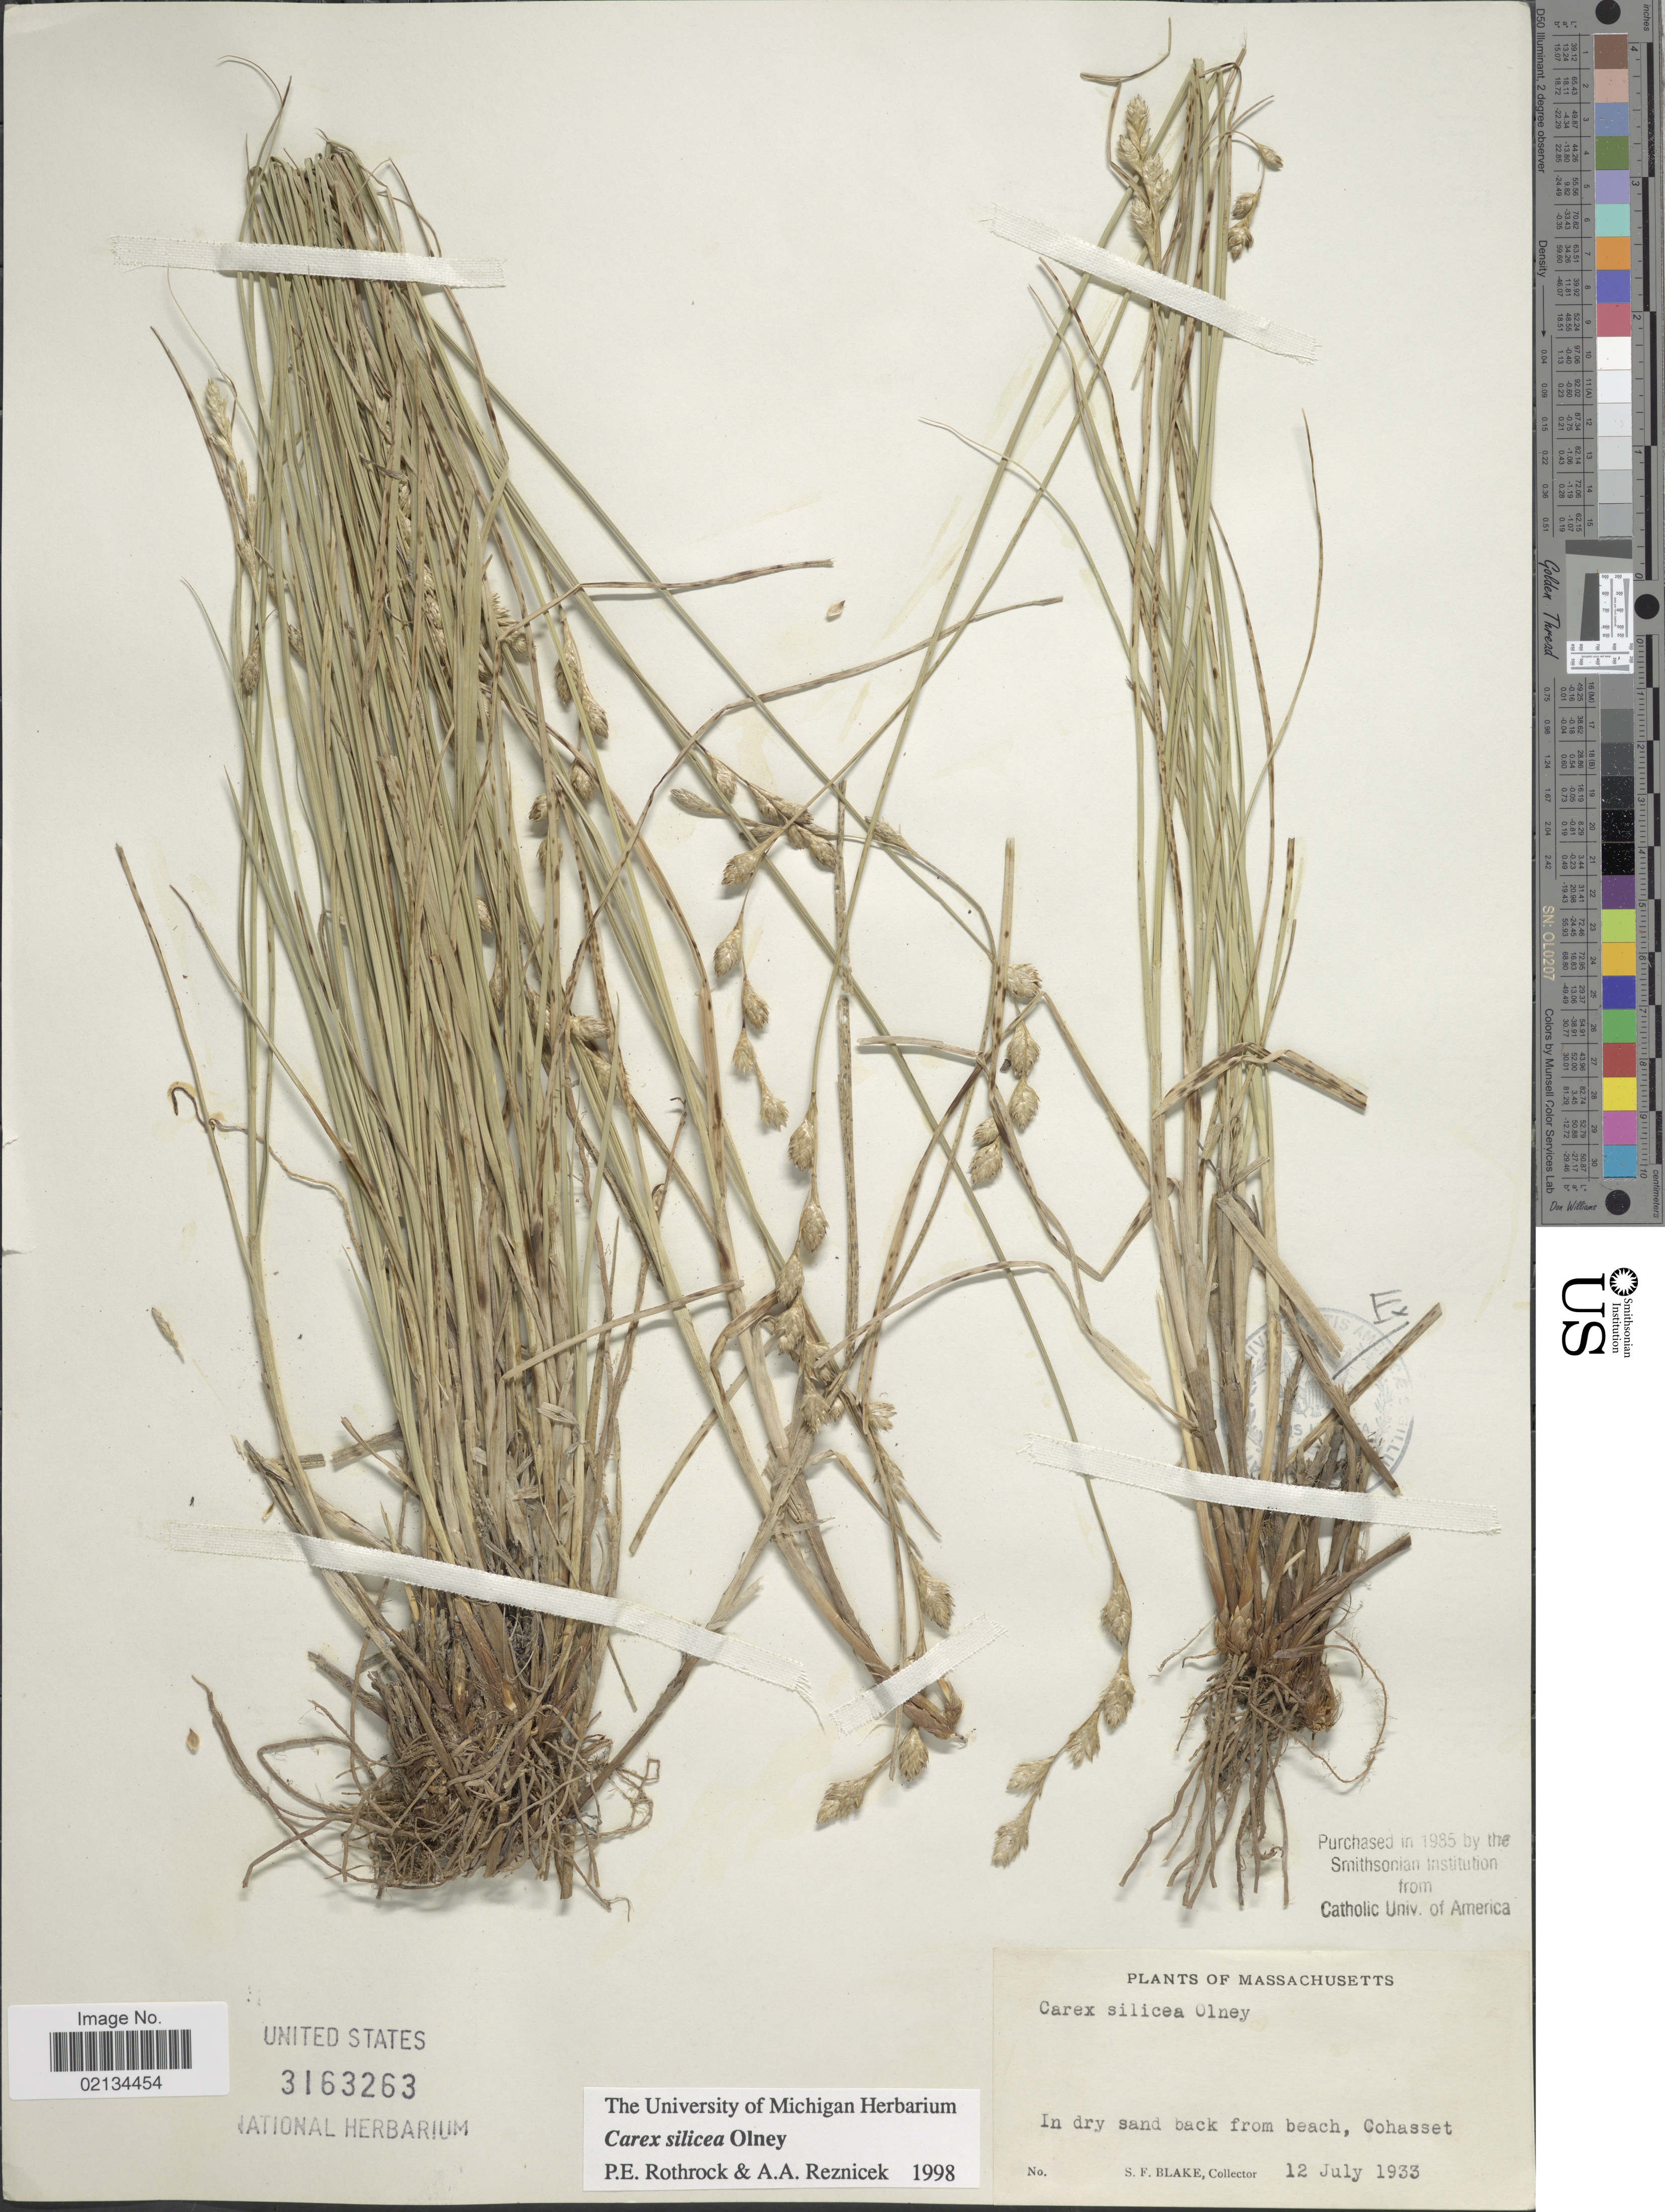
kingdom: Plantae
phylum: Tracheophyta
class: Liliopsida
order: Poales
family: Cyperaceae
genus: Carex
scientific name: Carex silicea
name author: Olney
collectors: S. Blake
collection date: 1933-07-12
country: United States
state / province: Massachusetts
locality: In dry sand back from beach, Cohasset.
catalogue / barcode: US 3163263